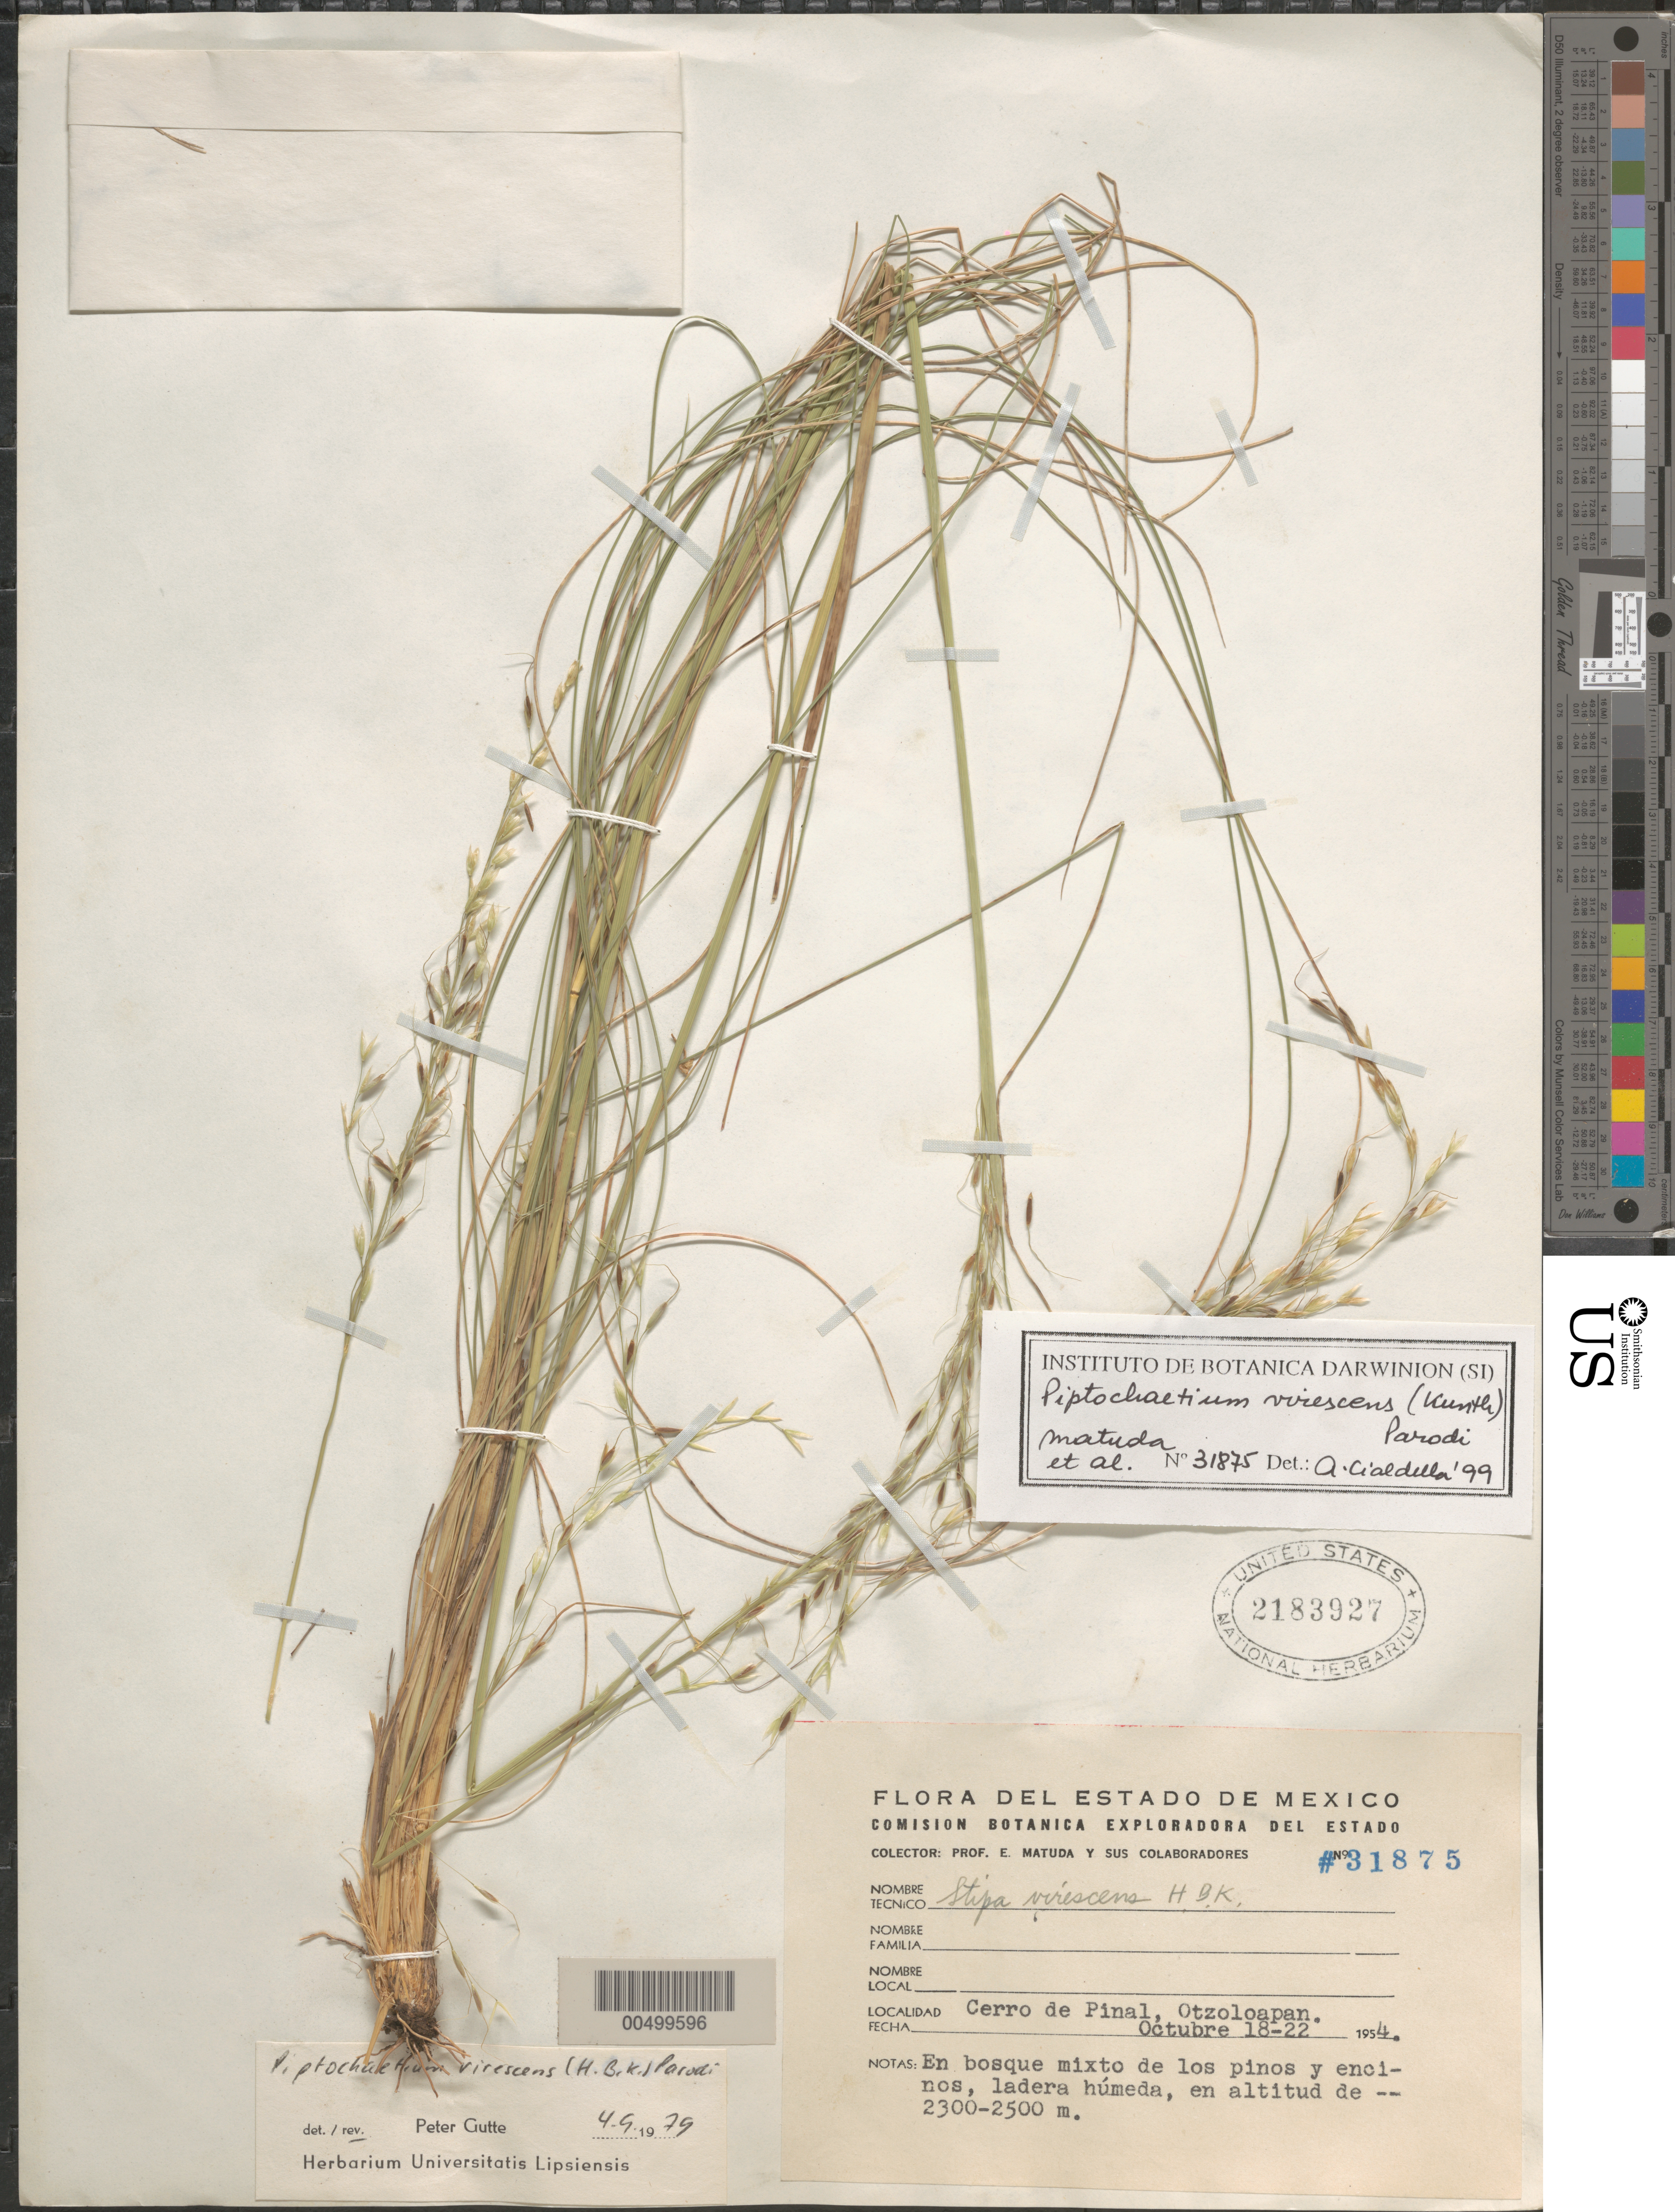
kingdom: Plantae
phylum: Tracheophyta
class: Liliopsida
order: Poales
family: Poaceae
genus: Piptochaetium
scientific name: Piptochaetium virescens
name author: (Kunth) Parodi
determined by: Gutte, P.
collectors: E. Matuda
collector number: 31875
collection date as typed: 18 Oct 1954 to 22 Oct 1954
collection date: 1954-10-18/1954-10-22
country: Mexico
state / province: México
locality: Cerro de Pinal, Otzoloapan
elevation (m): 2300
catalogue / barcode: US 2183927